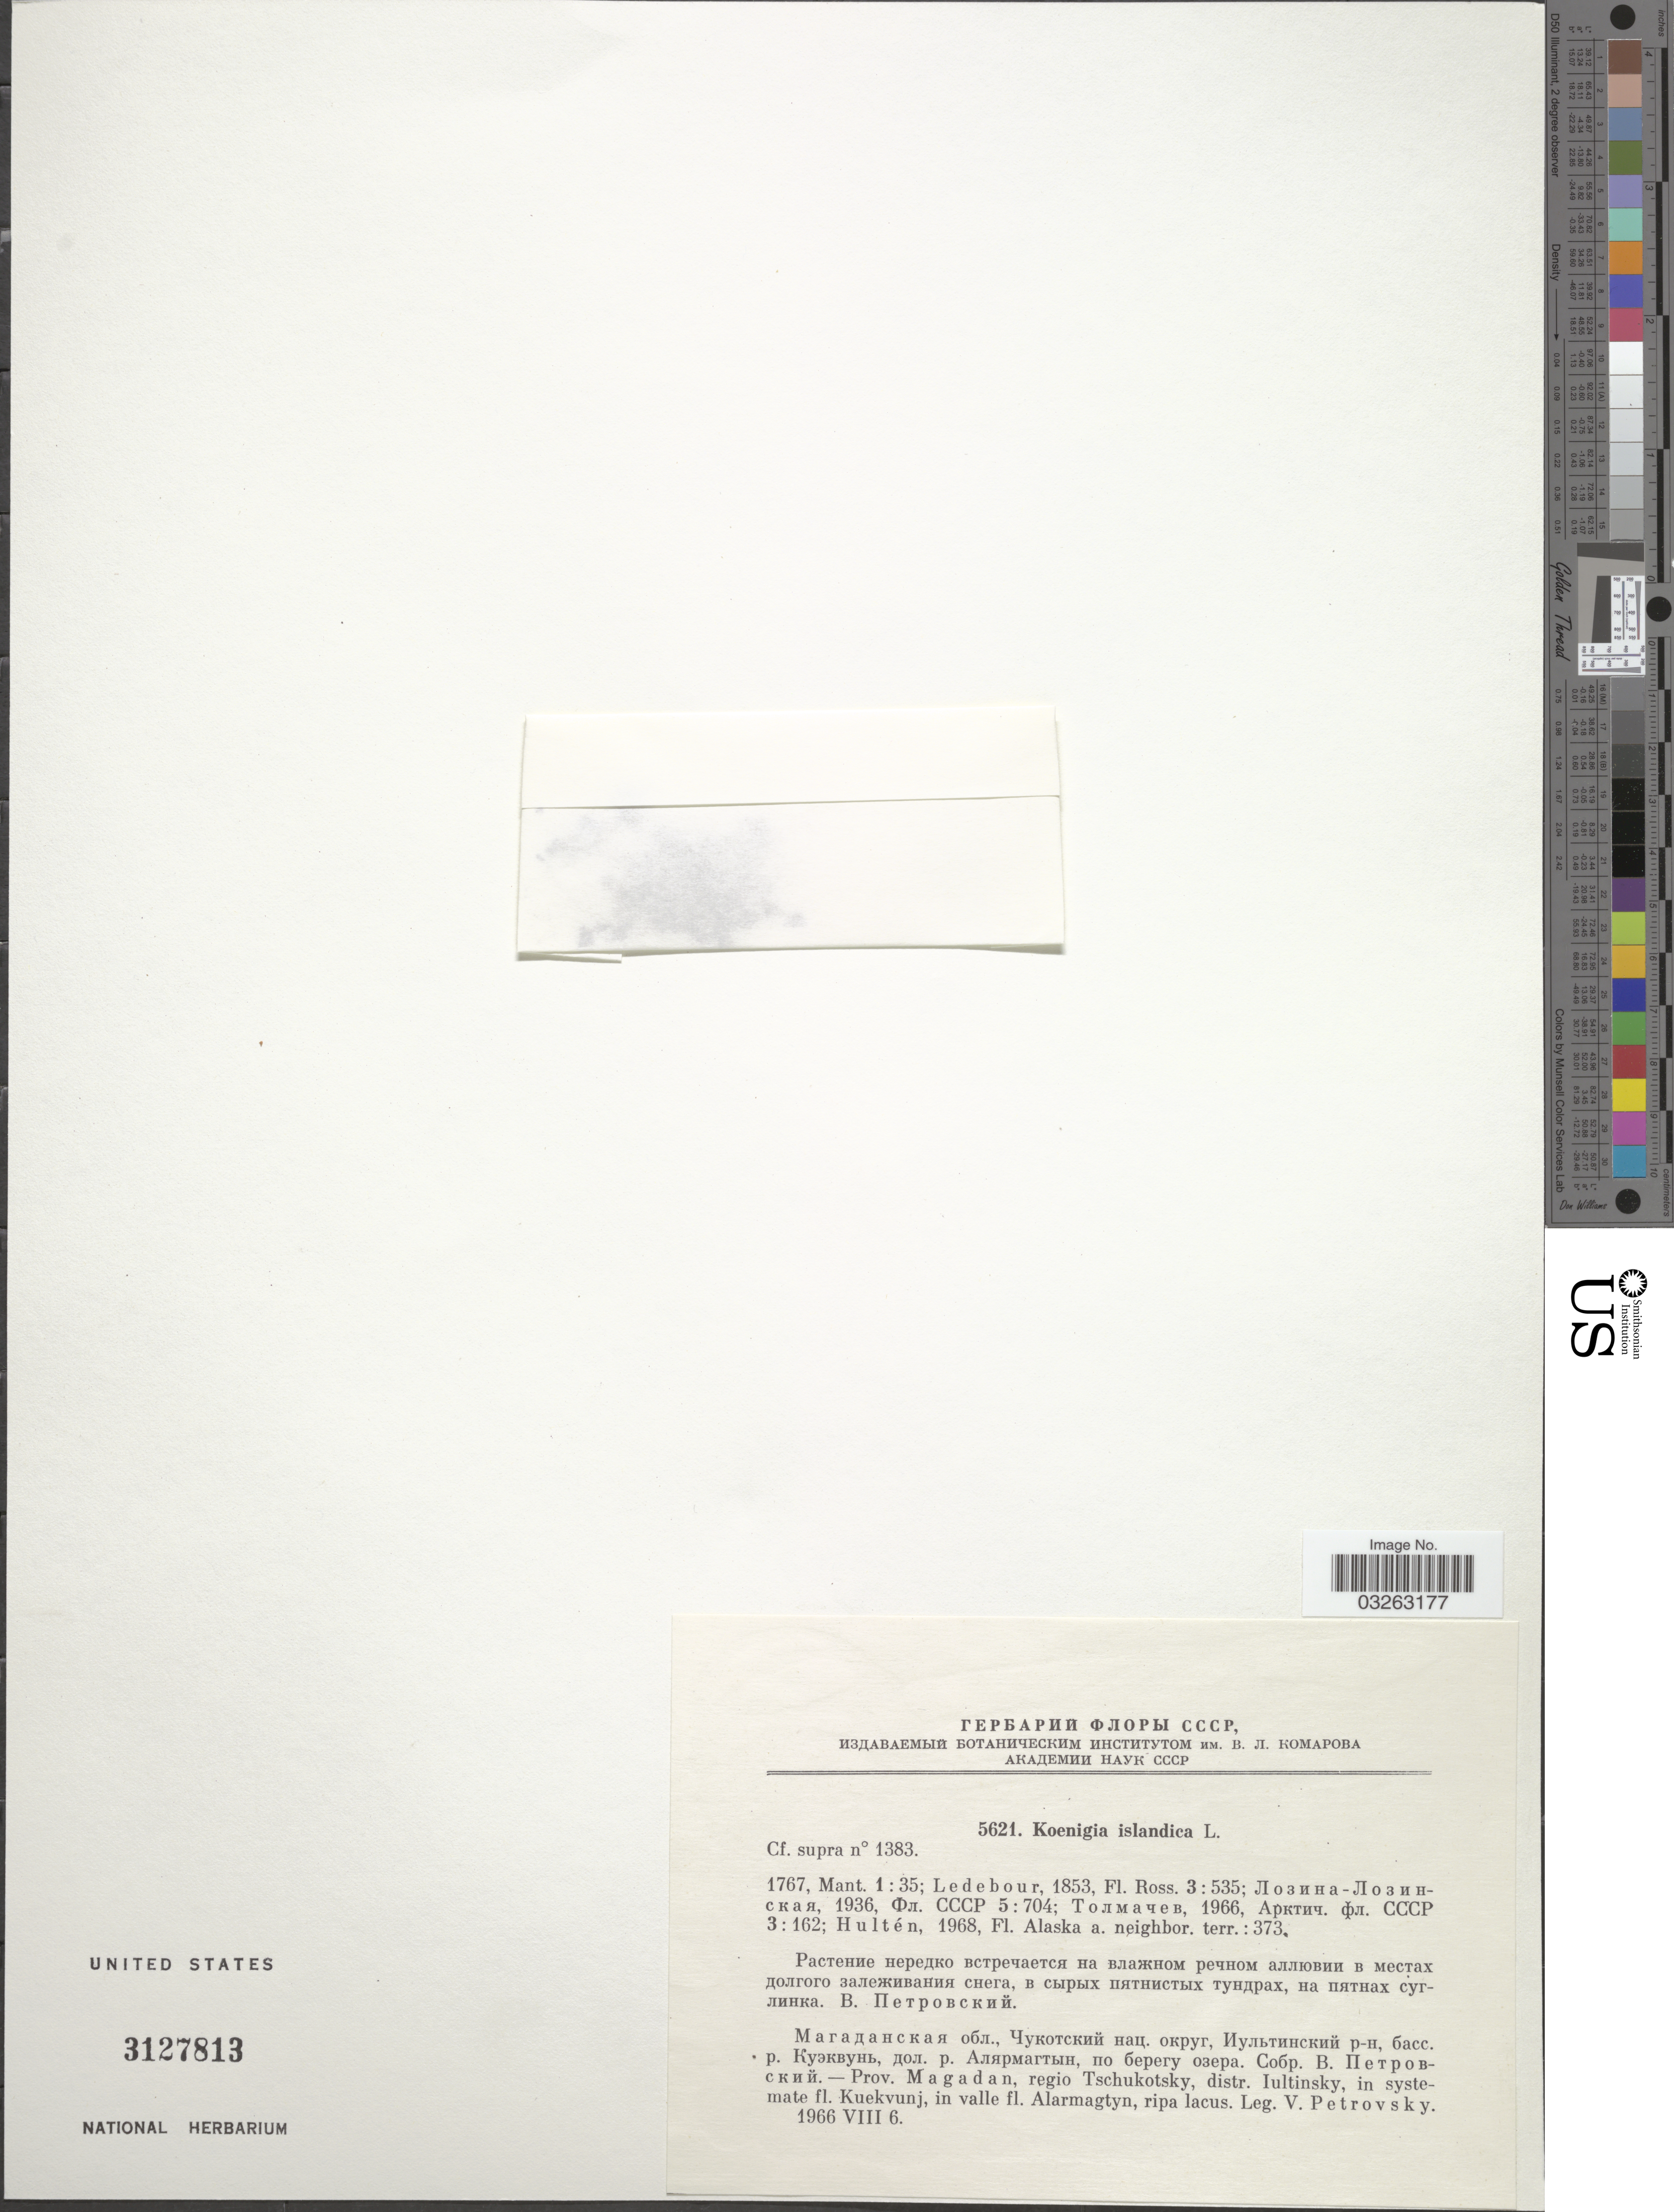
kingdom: Plantae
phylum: Tracheophyta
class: Magnoliopsida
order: Caryophyllales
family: Polygonaceae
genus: Koenigia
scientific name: Koenigia islandica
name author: L.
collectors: V. Petrovsky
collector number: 5621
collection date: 1966-08-06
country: Russian Federation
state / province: Magadan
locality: Prov. Magadan, regio Tschukotsky, distr. Iultinsky, in systemate fl. Kuekvunj, in valle fl. Alarmagtyn, ripa lacus.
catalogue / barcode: US 3127813